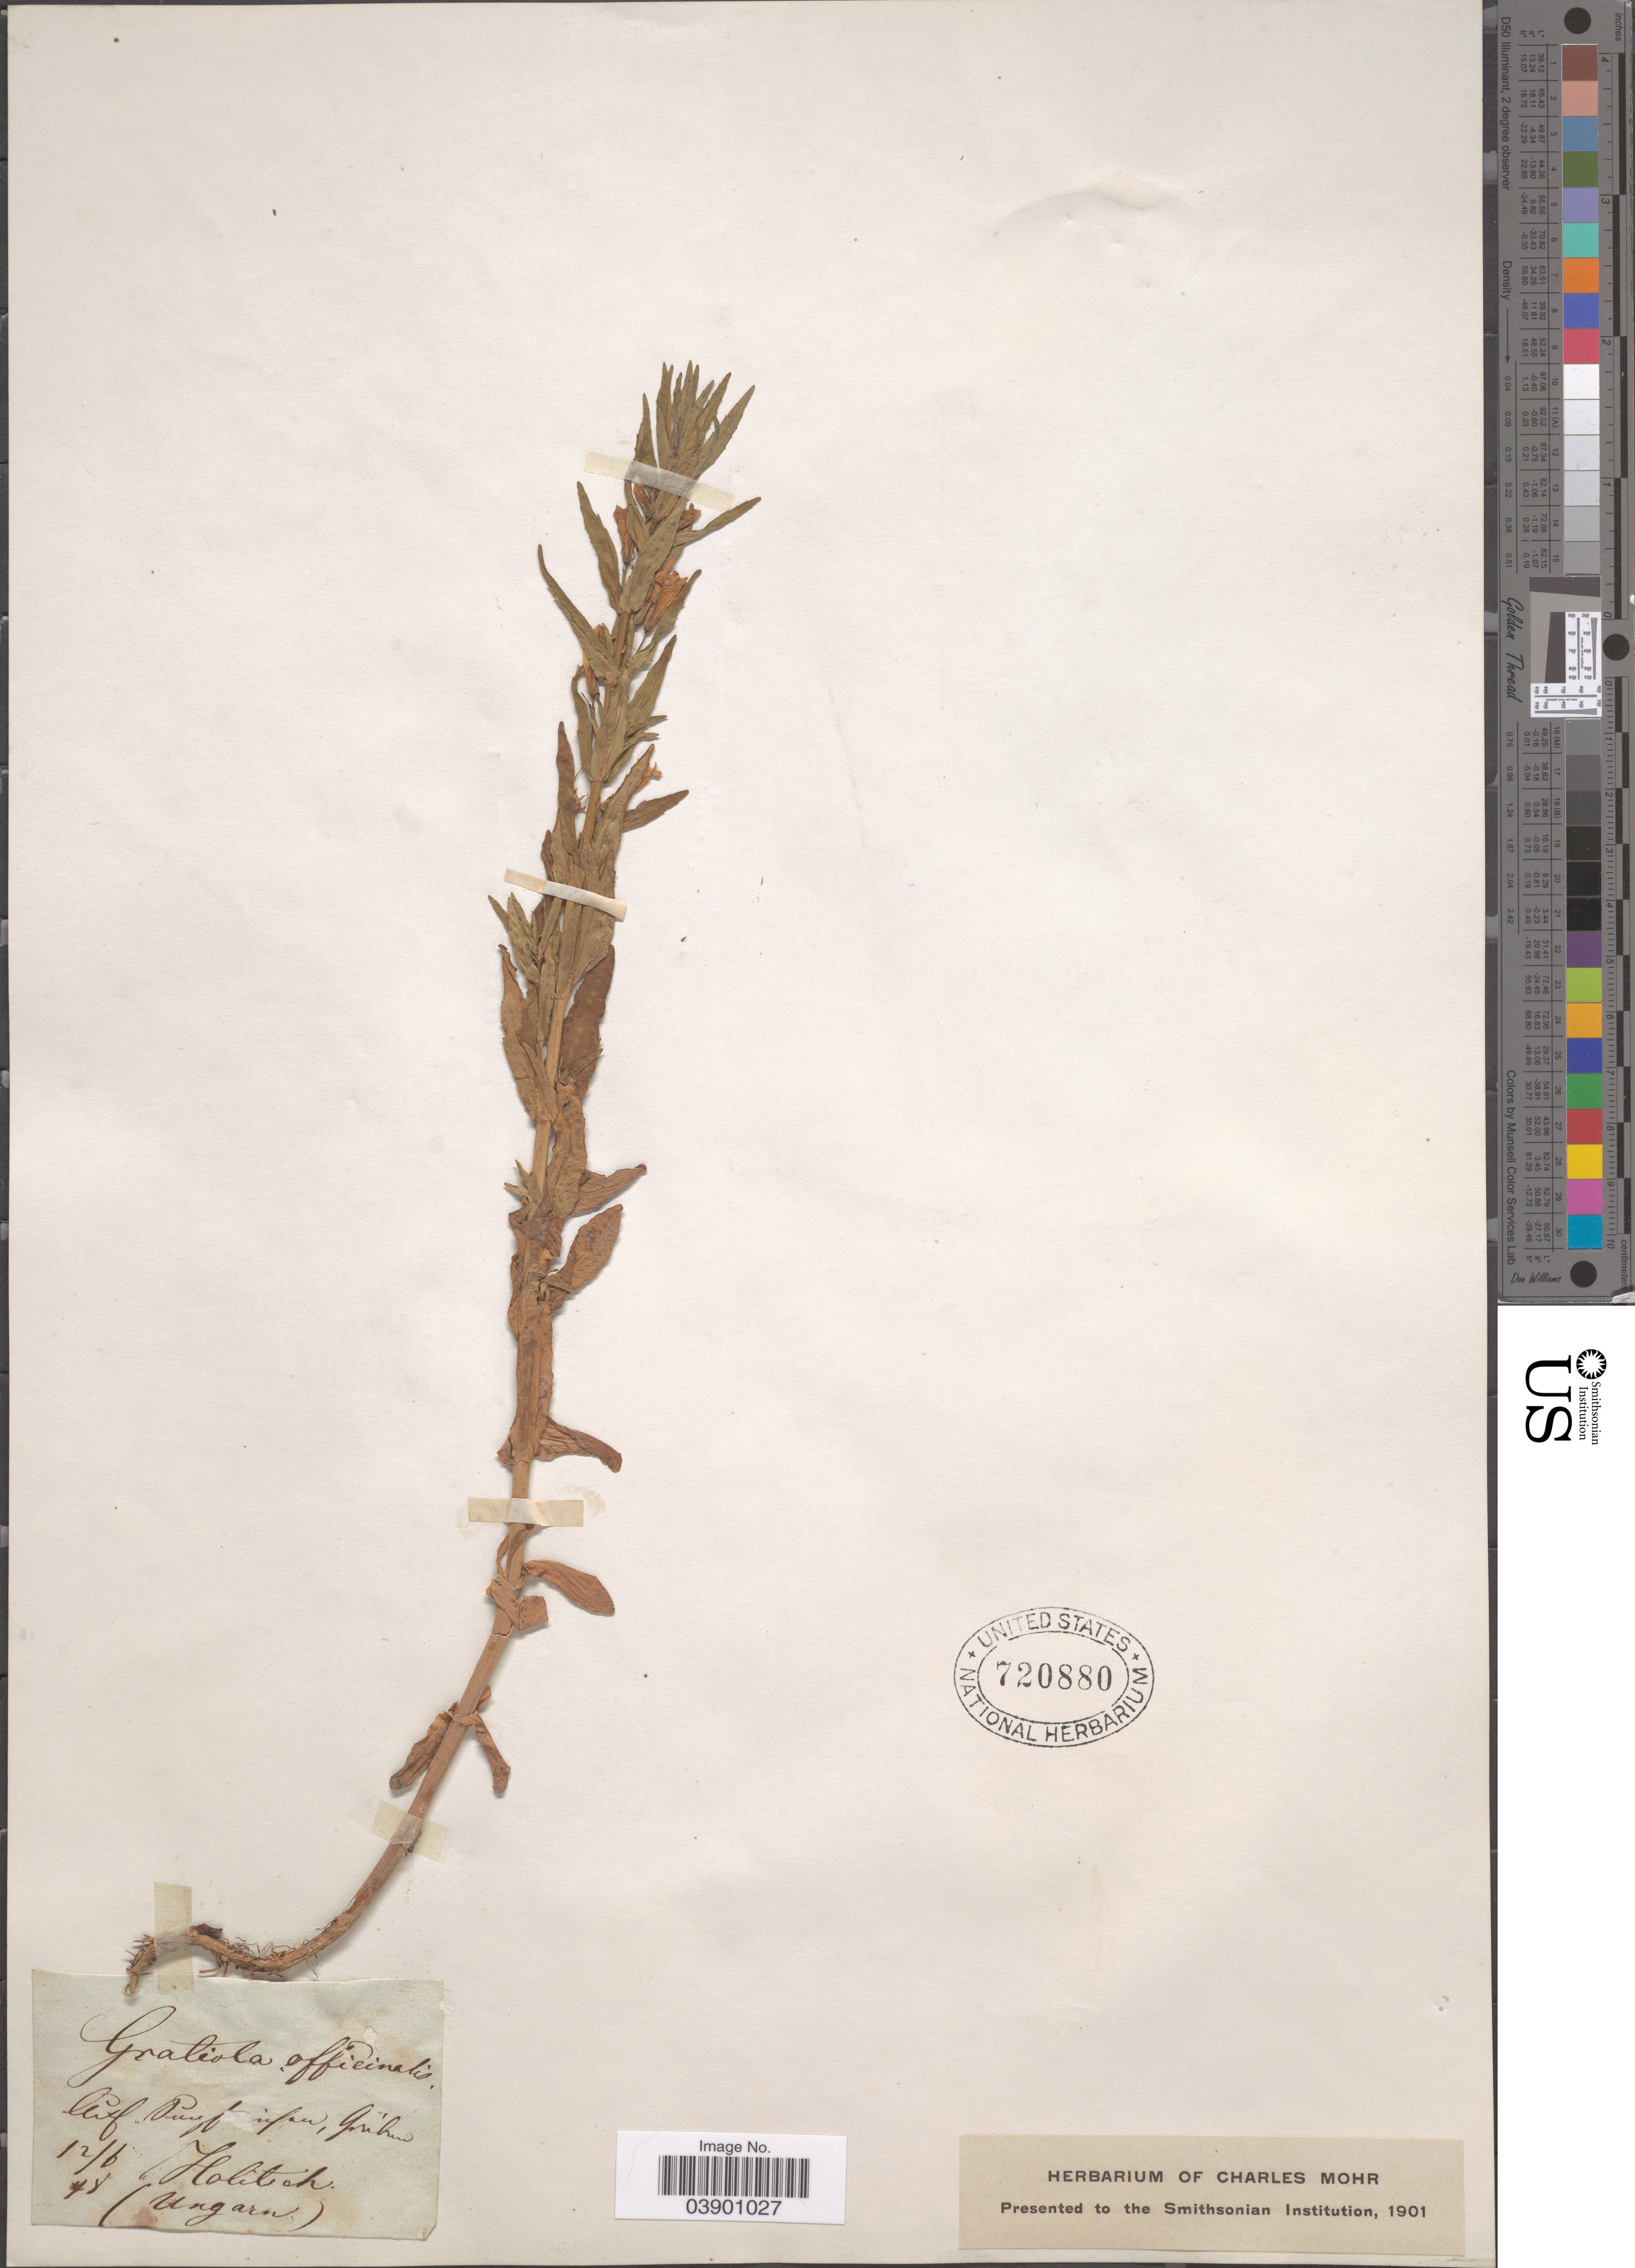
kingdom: Plantae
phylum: Tracheophyta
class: Magnoliopsida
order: Lamiales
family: Plantaginaceae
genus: Gratiola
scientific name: Gratiola officinalis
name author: L.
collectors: ex herb. Charles Mohr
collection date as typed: Transcribed d/m/y: 12/6/98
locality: Aif Puvfipan, Giribrin. Holitah (Ungarn).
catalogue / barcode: US 720880